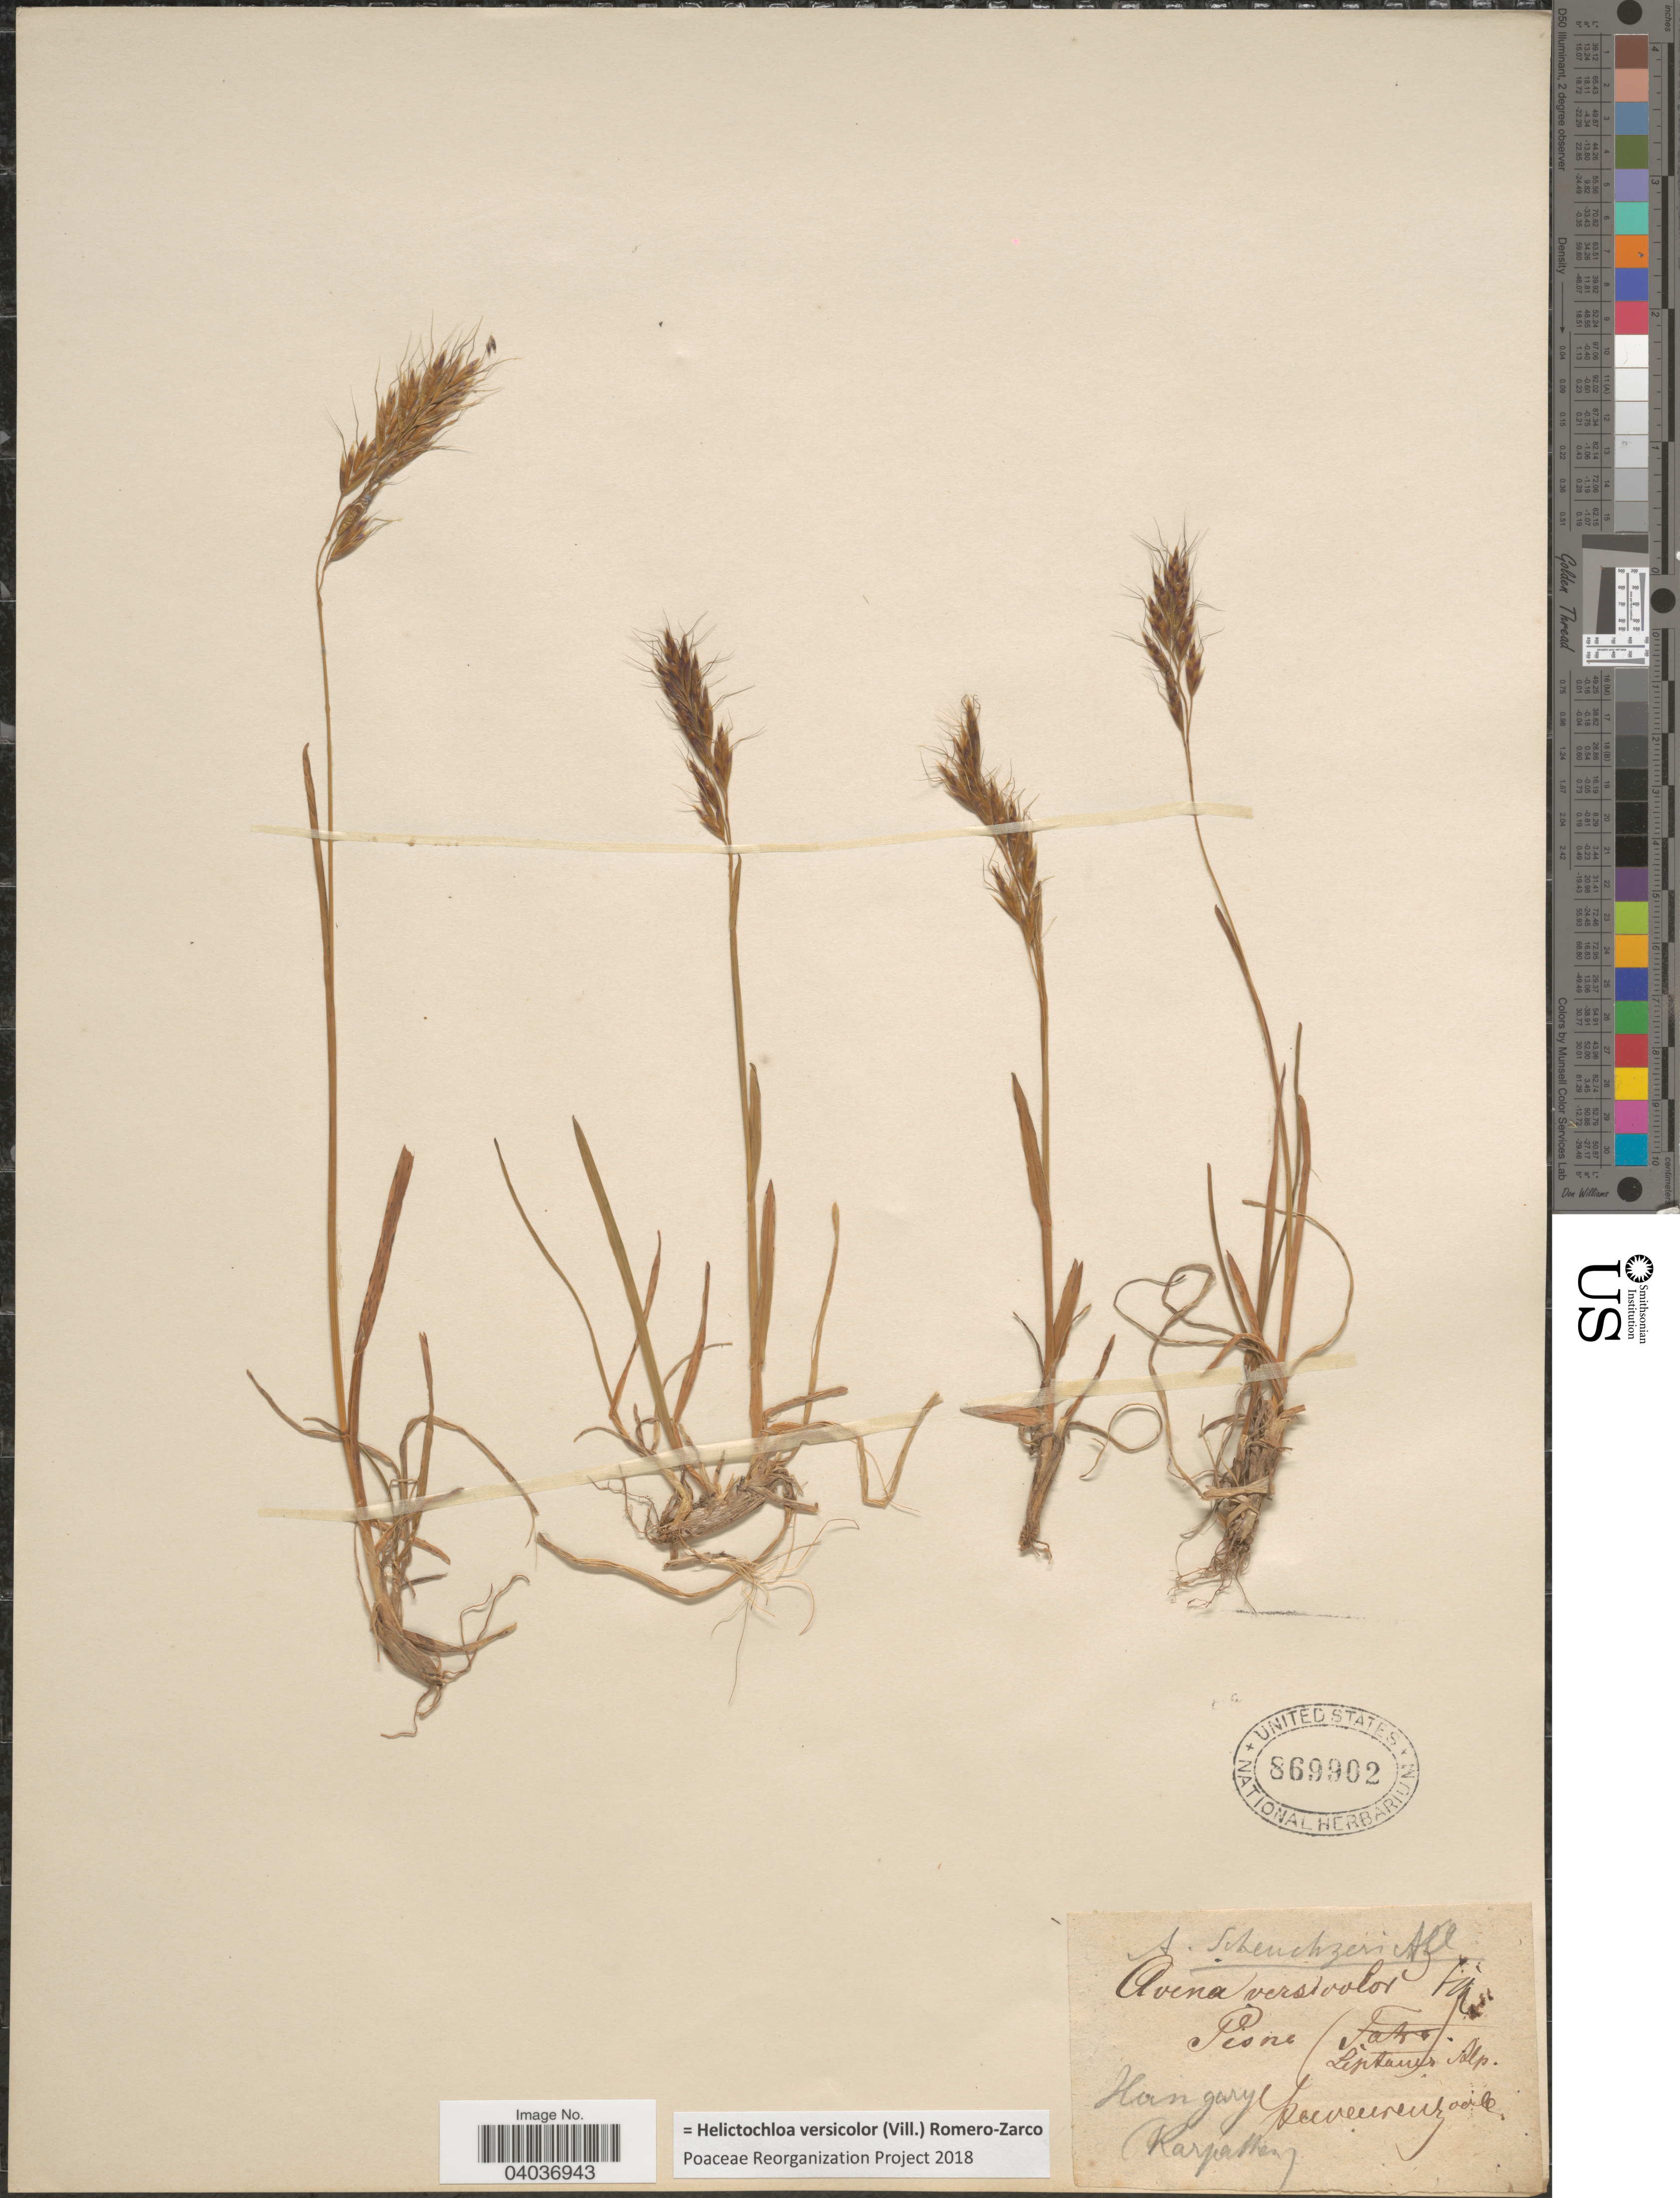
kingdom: Plantae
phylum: Tracheophyta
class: Liliopsida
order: Poales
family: Poaceae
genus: Helictochloa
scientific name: Helictochloa versicolor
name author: (Vill.) Romero Zarco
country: Hungary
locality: Karpathen.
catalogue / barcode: US 869902